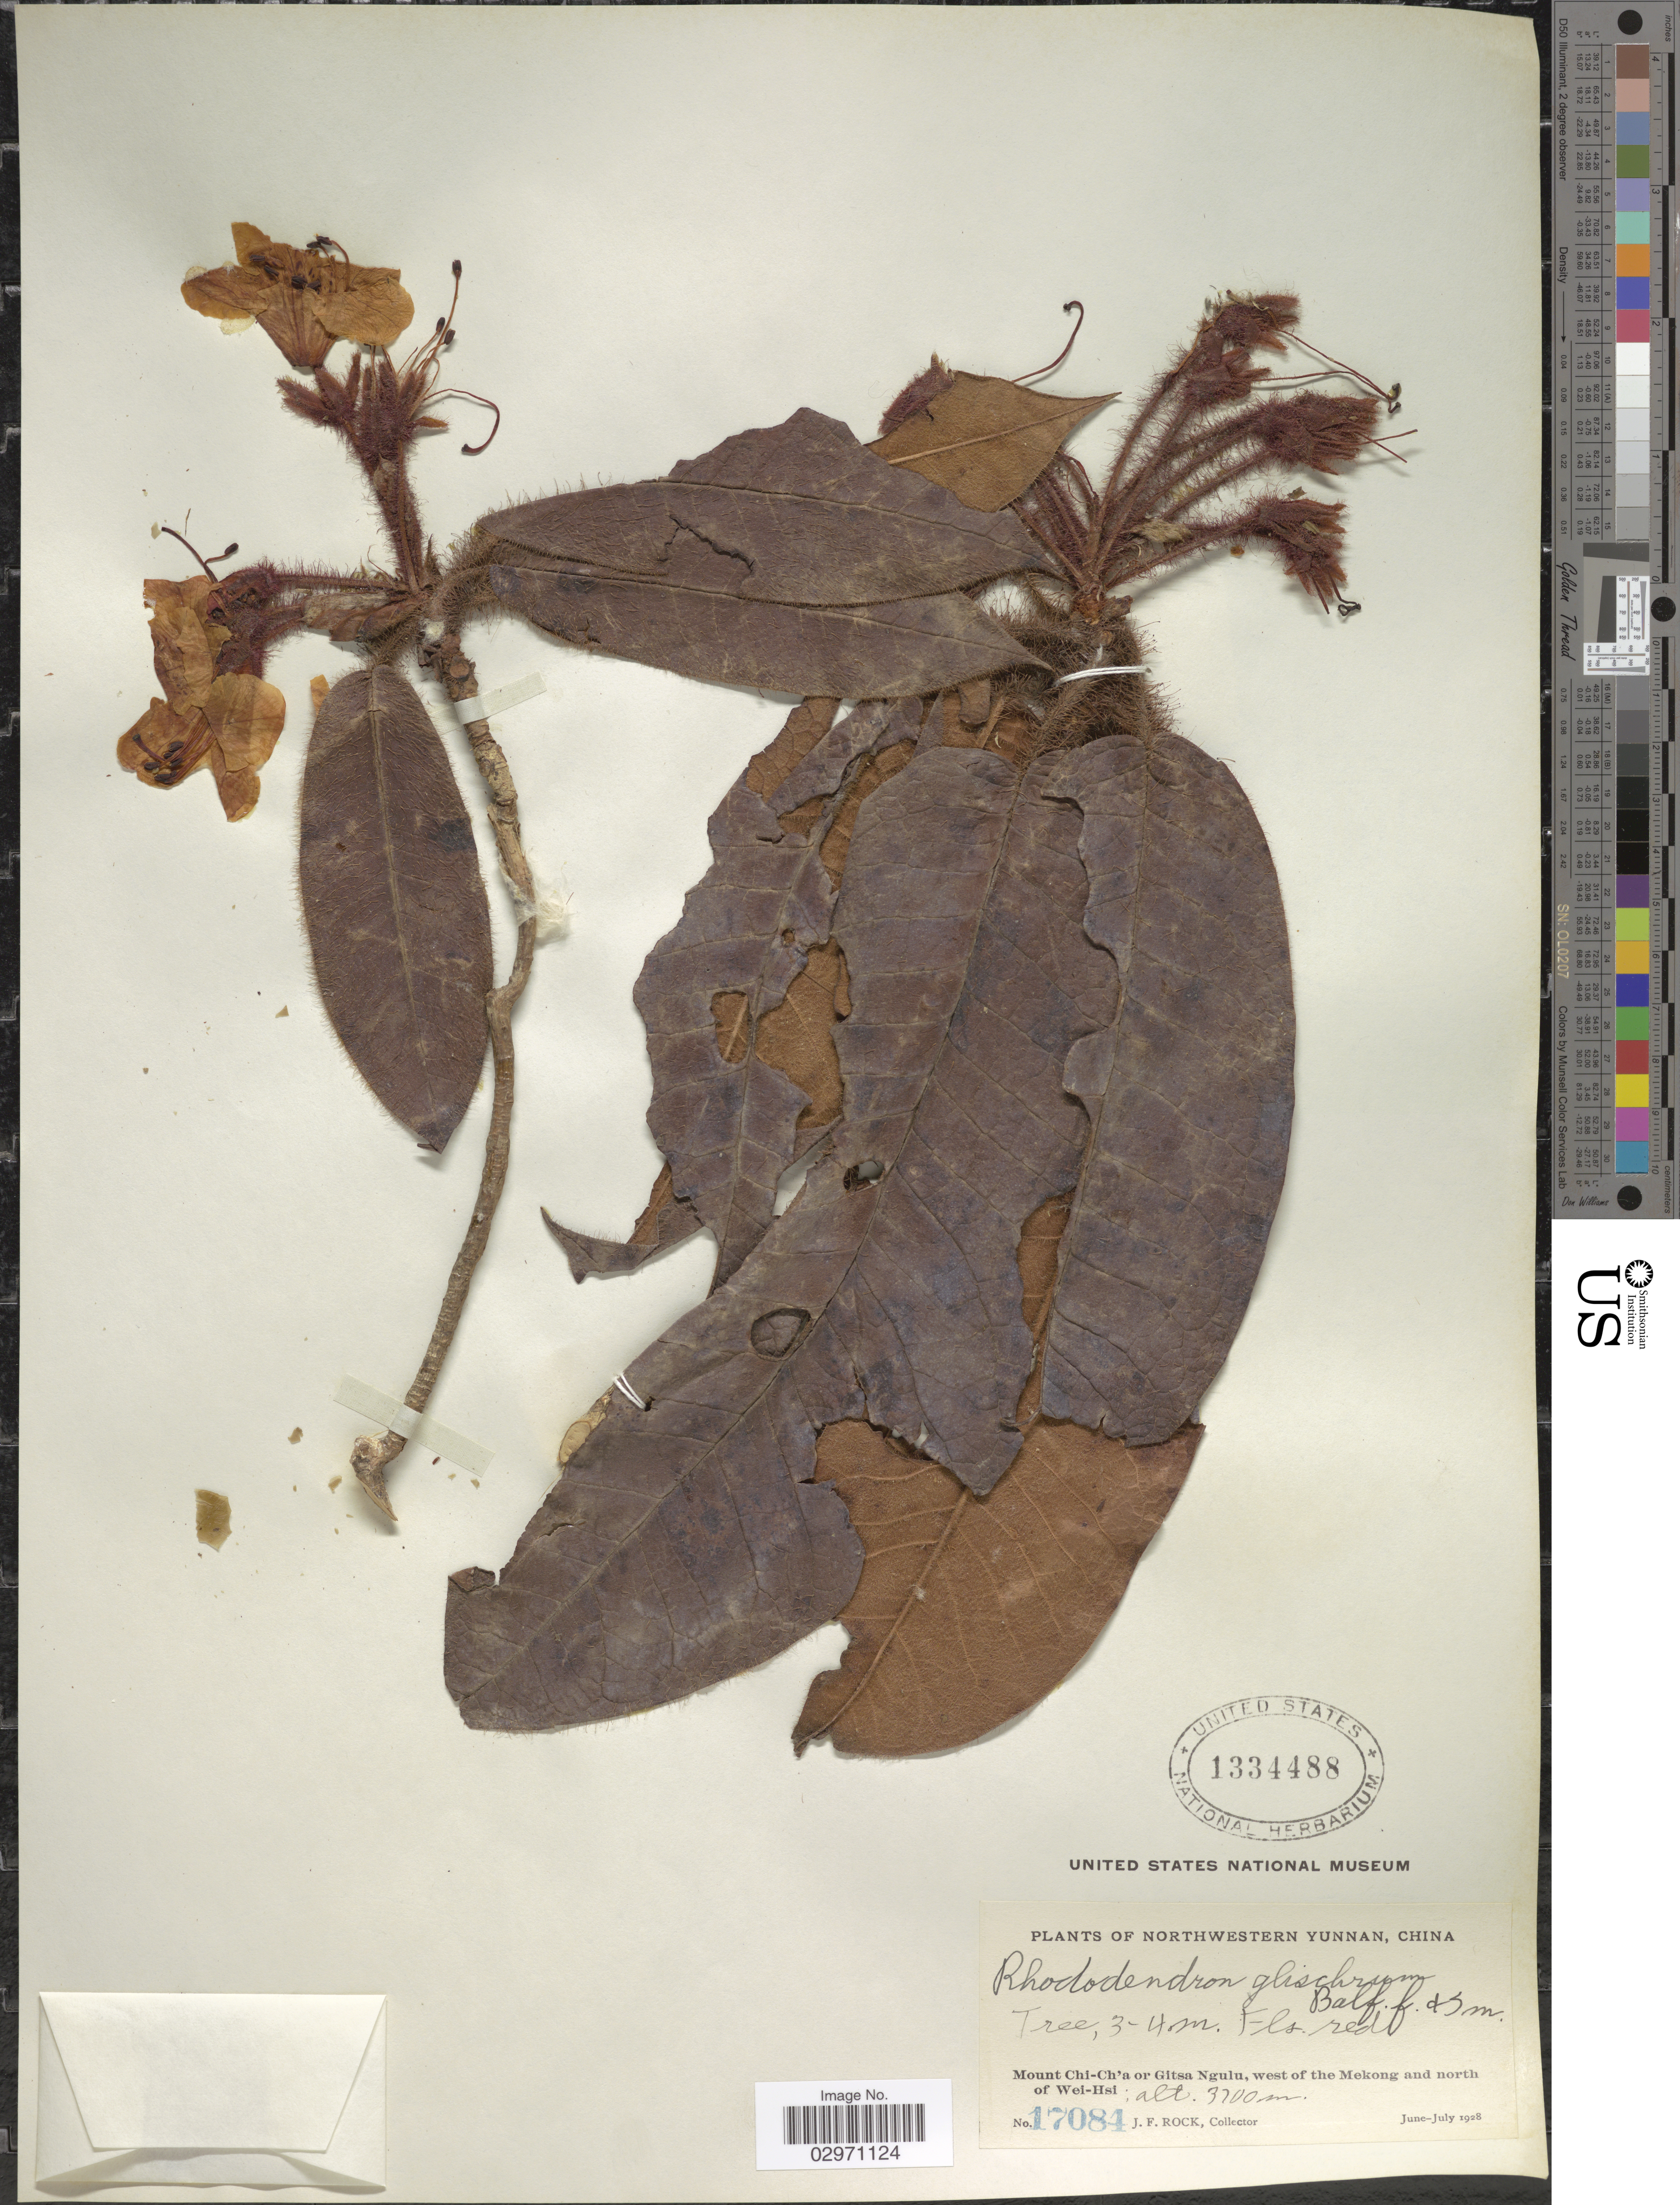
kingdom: Plantae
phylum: Tracheophyta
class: Magnoliopsida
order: Ericales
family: Ericaceae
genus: Rhododendron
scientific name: Rhododendron glischrum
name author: Balf. f. & W.W. Sm.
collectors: J. Rock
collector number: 17084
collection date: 1928-06/1928-07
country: China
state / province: Yunnan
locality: Northwestern Yunnan. Mount Chi-Ch'a of Gitsa Ngulu, west of the Mekong and north of Wei-Hsi.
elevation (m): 3700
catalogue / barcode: US 1334488